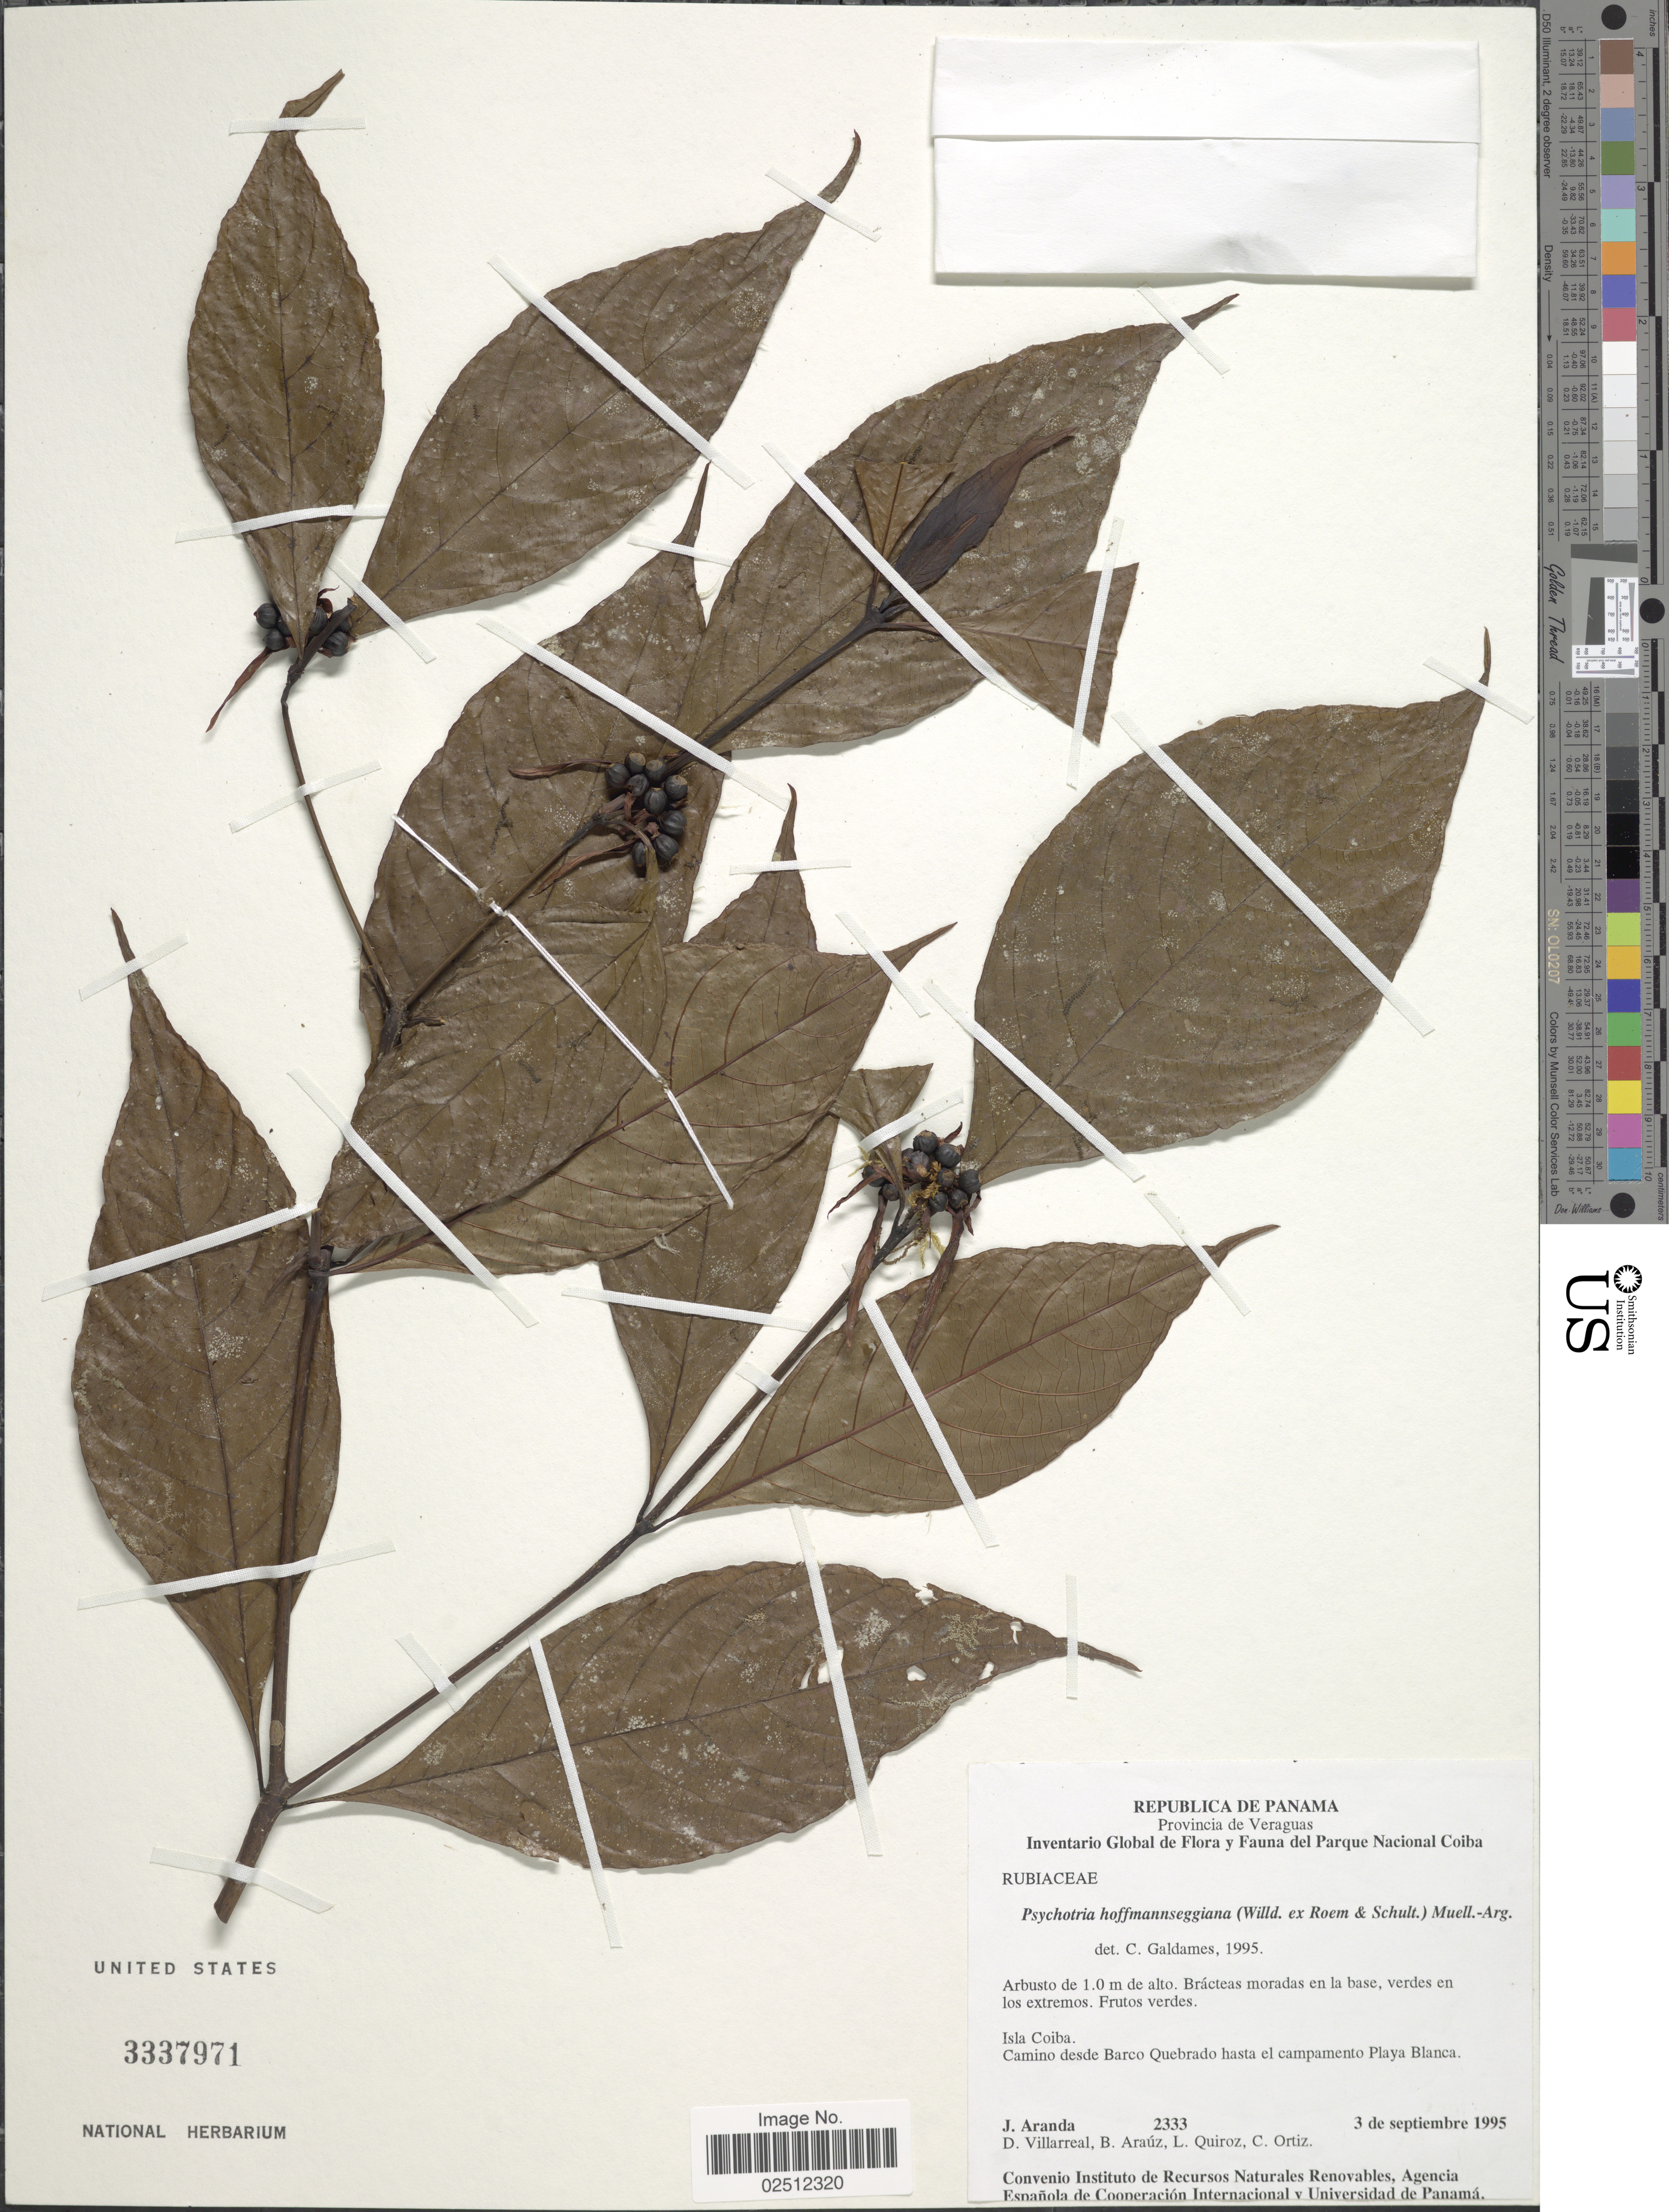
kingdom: Plantae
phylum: Tracheophyta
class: Magnoliopsida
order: Gentianales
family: Rubiaceae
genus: Psychotria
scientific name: Psychotria hoffmannseggiana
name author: (Willd. ex Roem. & Schult.) Müll. Arg.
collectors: A. Aranda, D. Villareal, B. Araúz, L. Quiroz & L. Ortiz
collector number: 2333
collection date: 1995-09-03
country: Panama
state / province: Veraguas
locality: Isla Coiba, Camino desde Barco Quebrado hasta el campamento Playa Blanca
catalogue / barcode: US 3337971